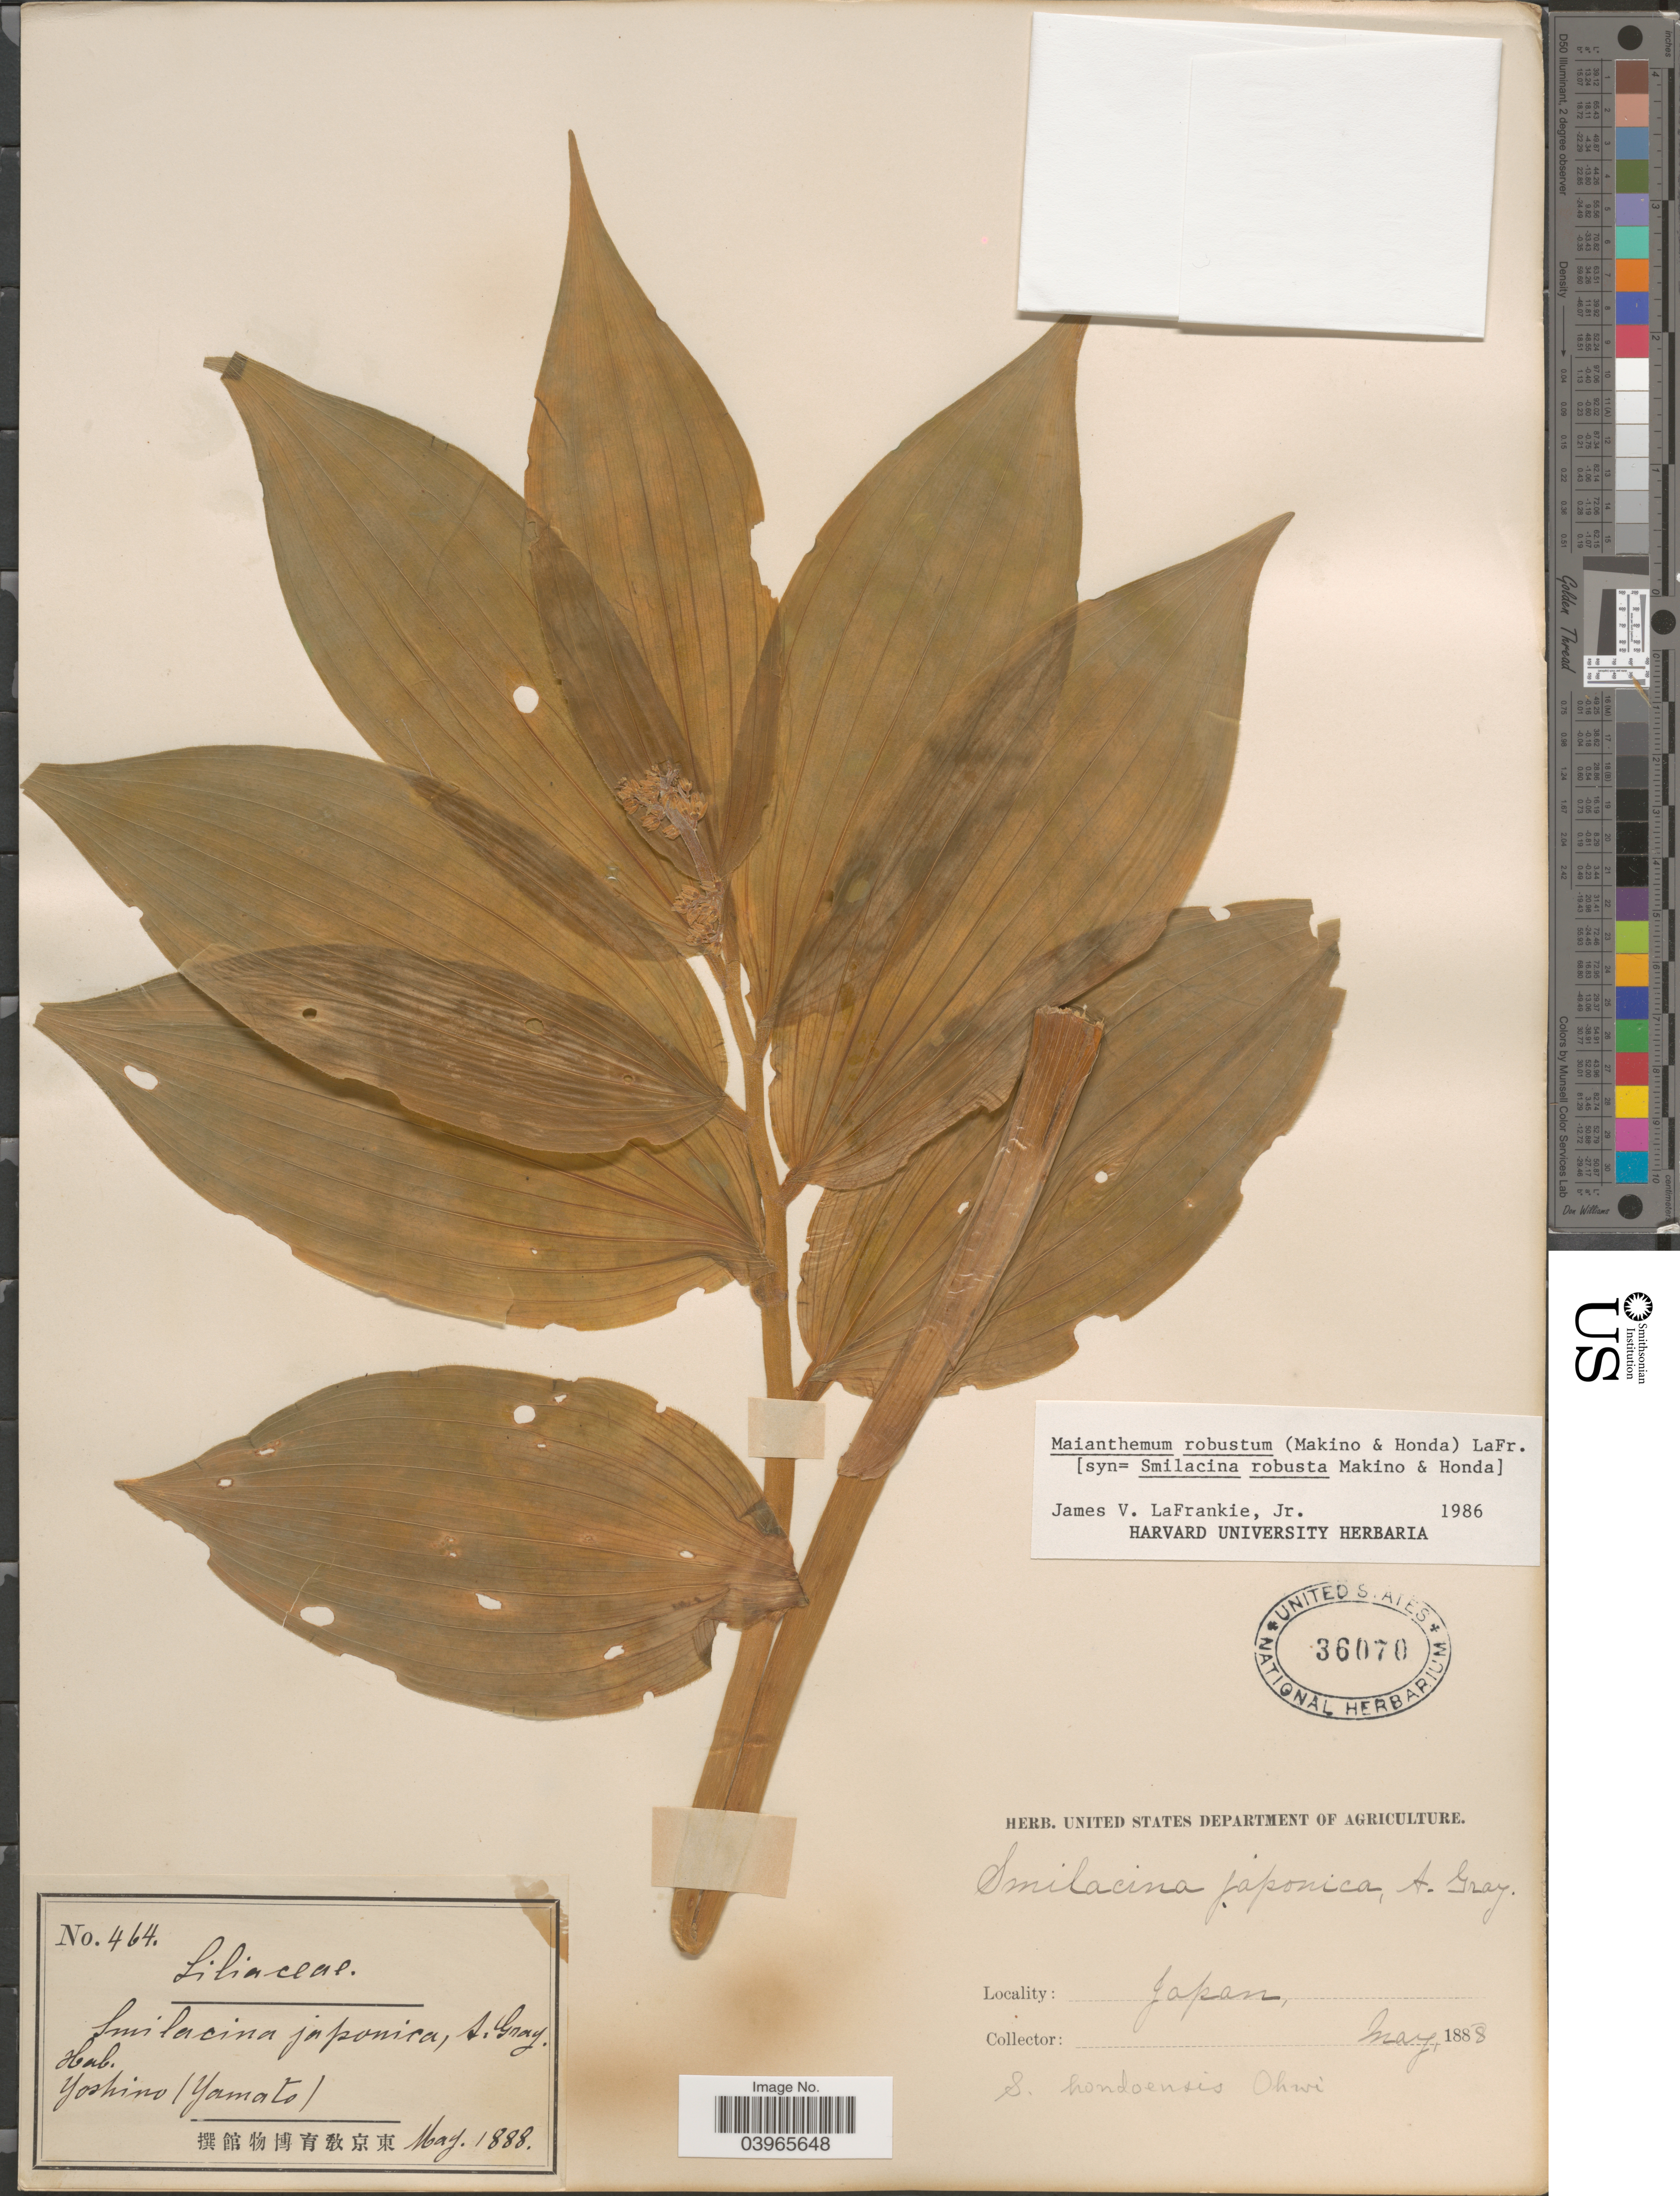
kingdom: Plantae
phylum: Tracheophyta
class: Liliopsida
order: Asparagales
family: Asparagaceae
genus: Maianthemum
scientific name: Maianthemum robustum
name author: (Makino & Honda) LaFrankie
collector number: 464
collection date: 1888-05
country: Japan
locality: Yoshino (Yamato).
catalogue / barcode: US 36070